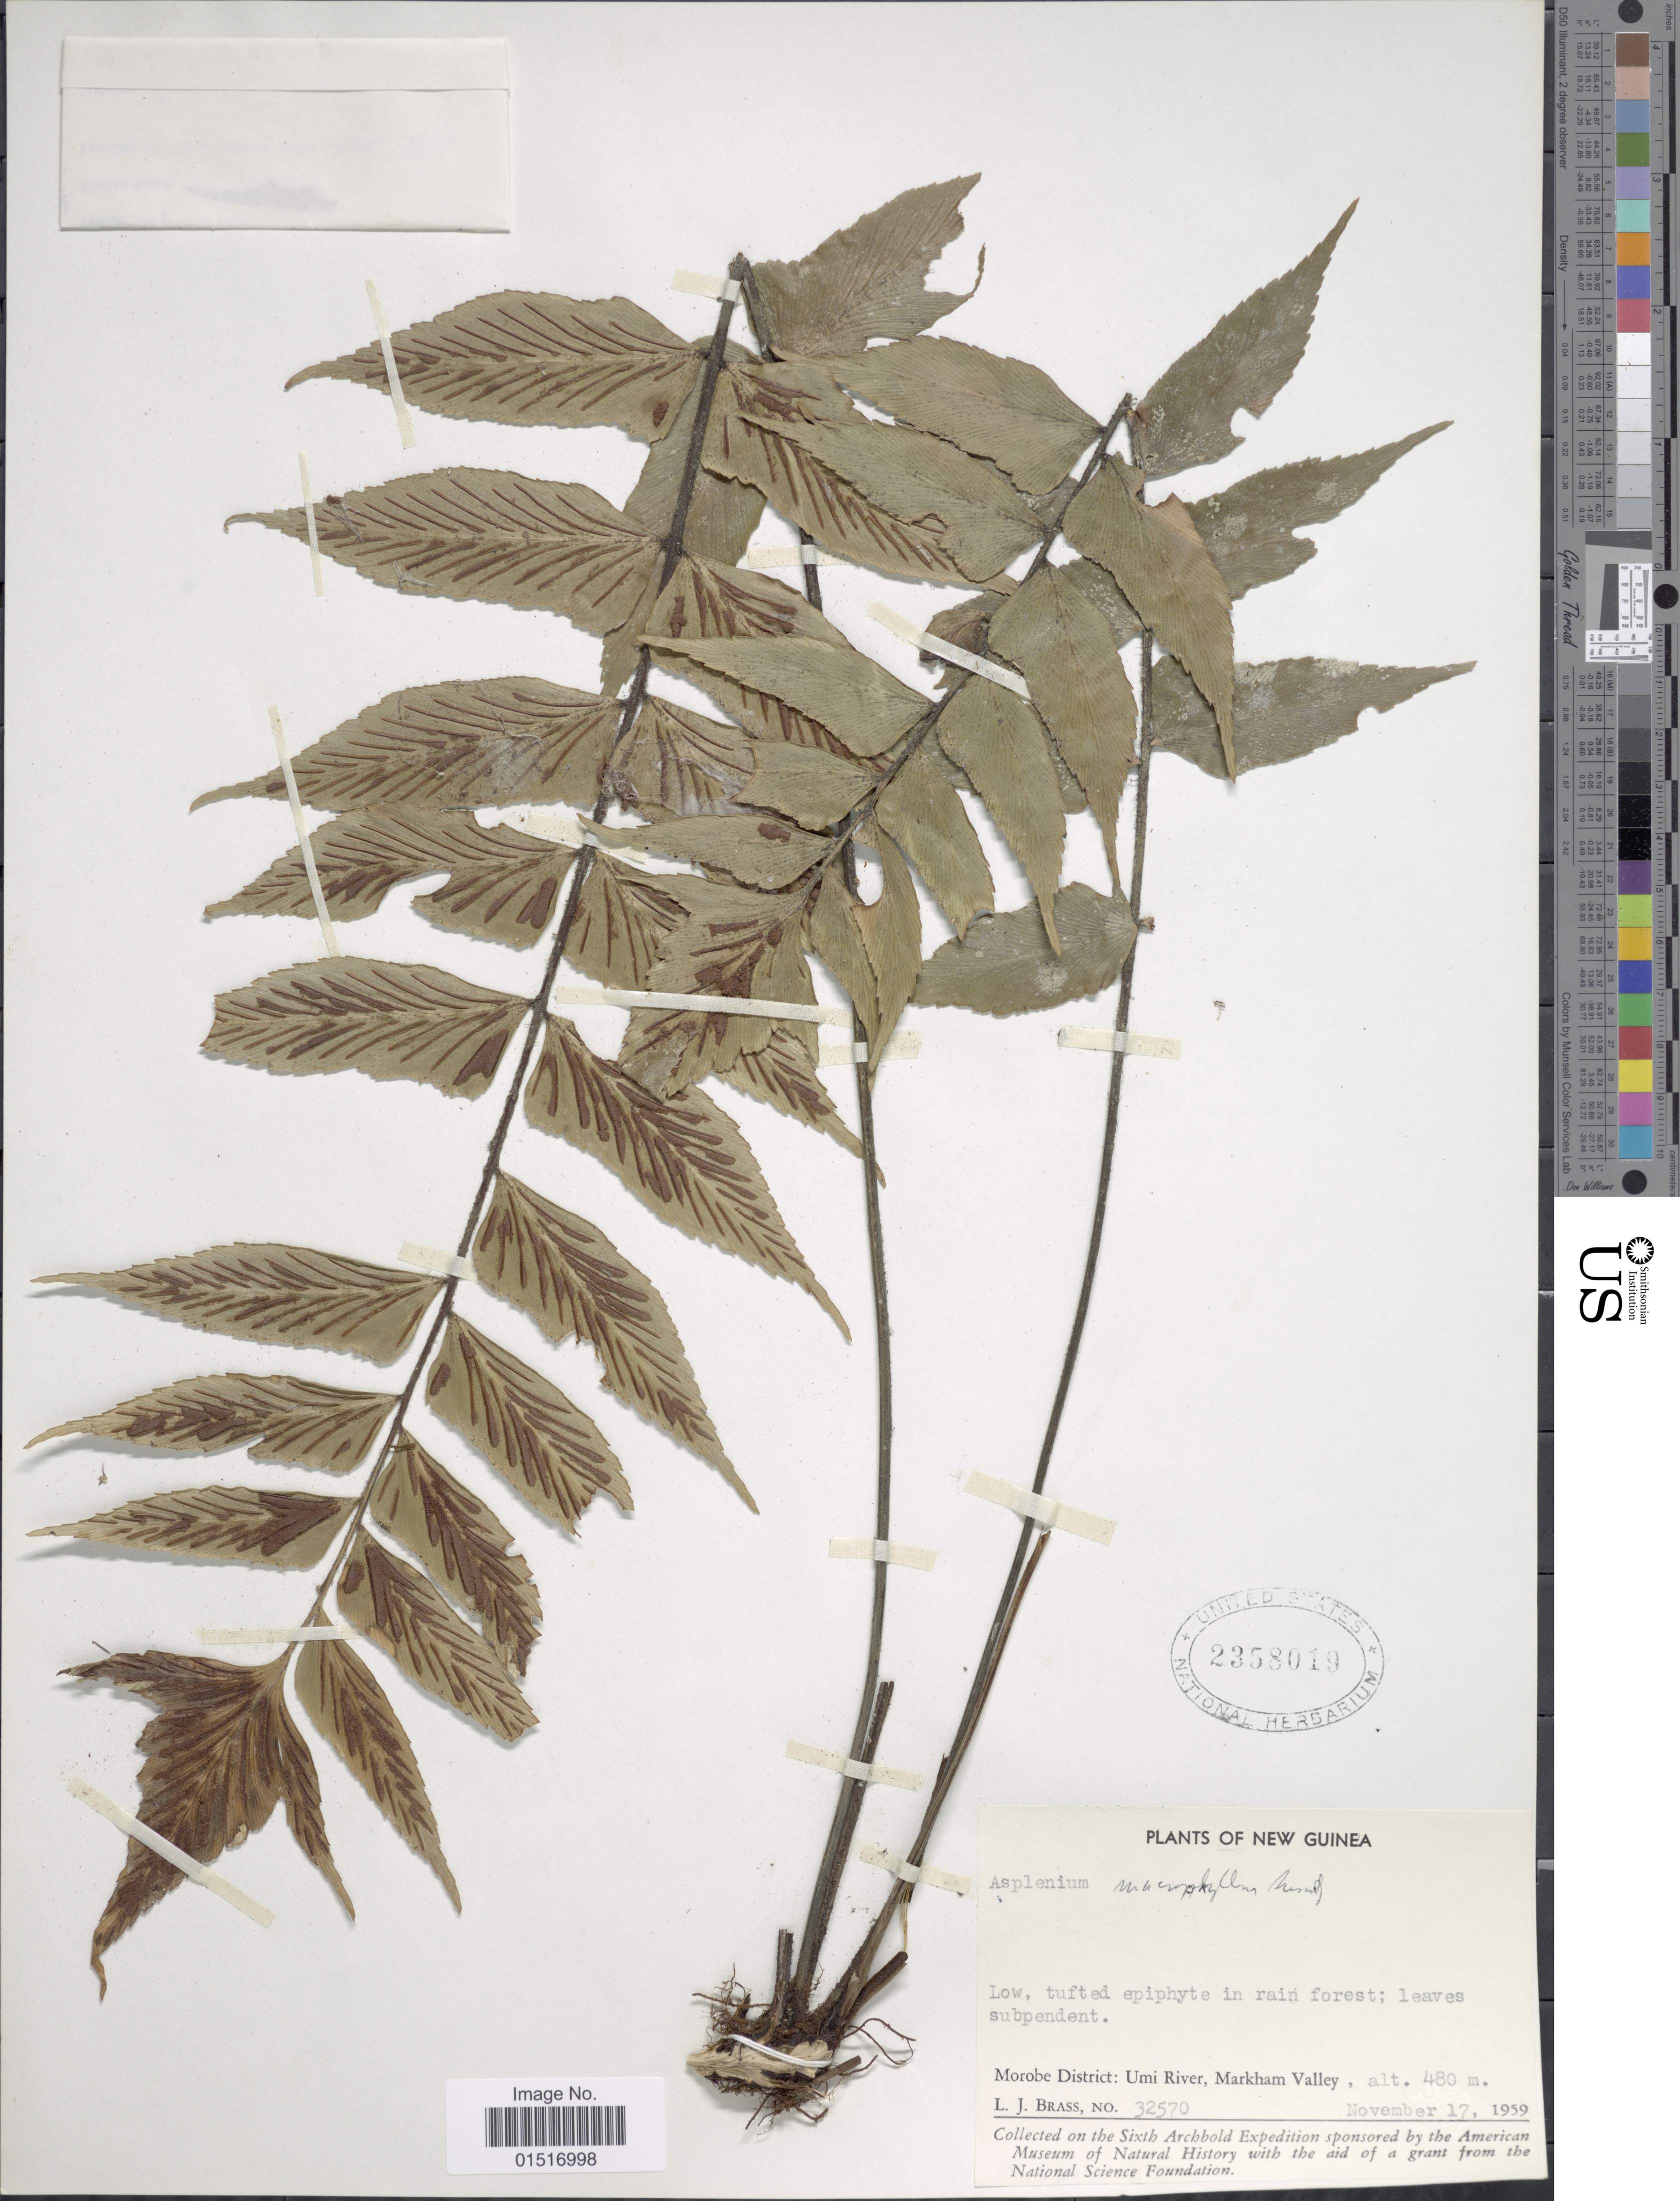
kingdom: Plantae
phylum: Tracheophyta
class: Polypodiopsida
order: Polypodiales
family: Aspleniaceae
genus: Asplenium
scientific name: Asplenium polyodon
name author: G. Forst.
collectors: L. J. Brass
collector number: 32570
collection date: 1959-11-17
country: Papua New Guinea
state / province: Morobe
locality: Umi River, Markham Valley. New Guinea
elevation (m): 480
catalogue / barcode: US 2358019